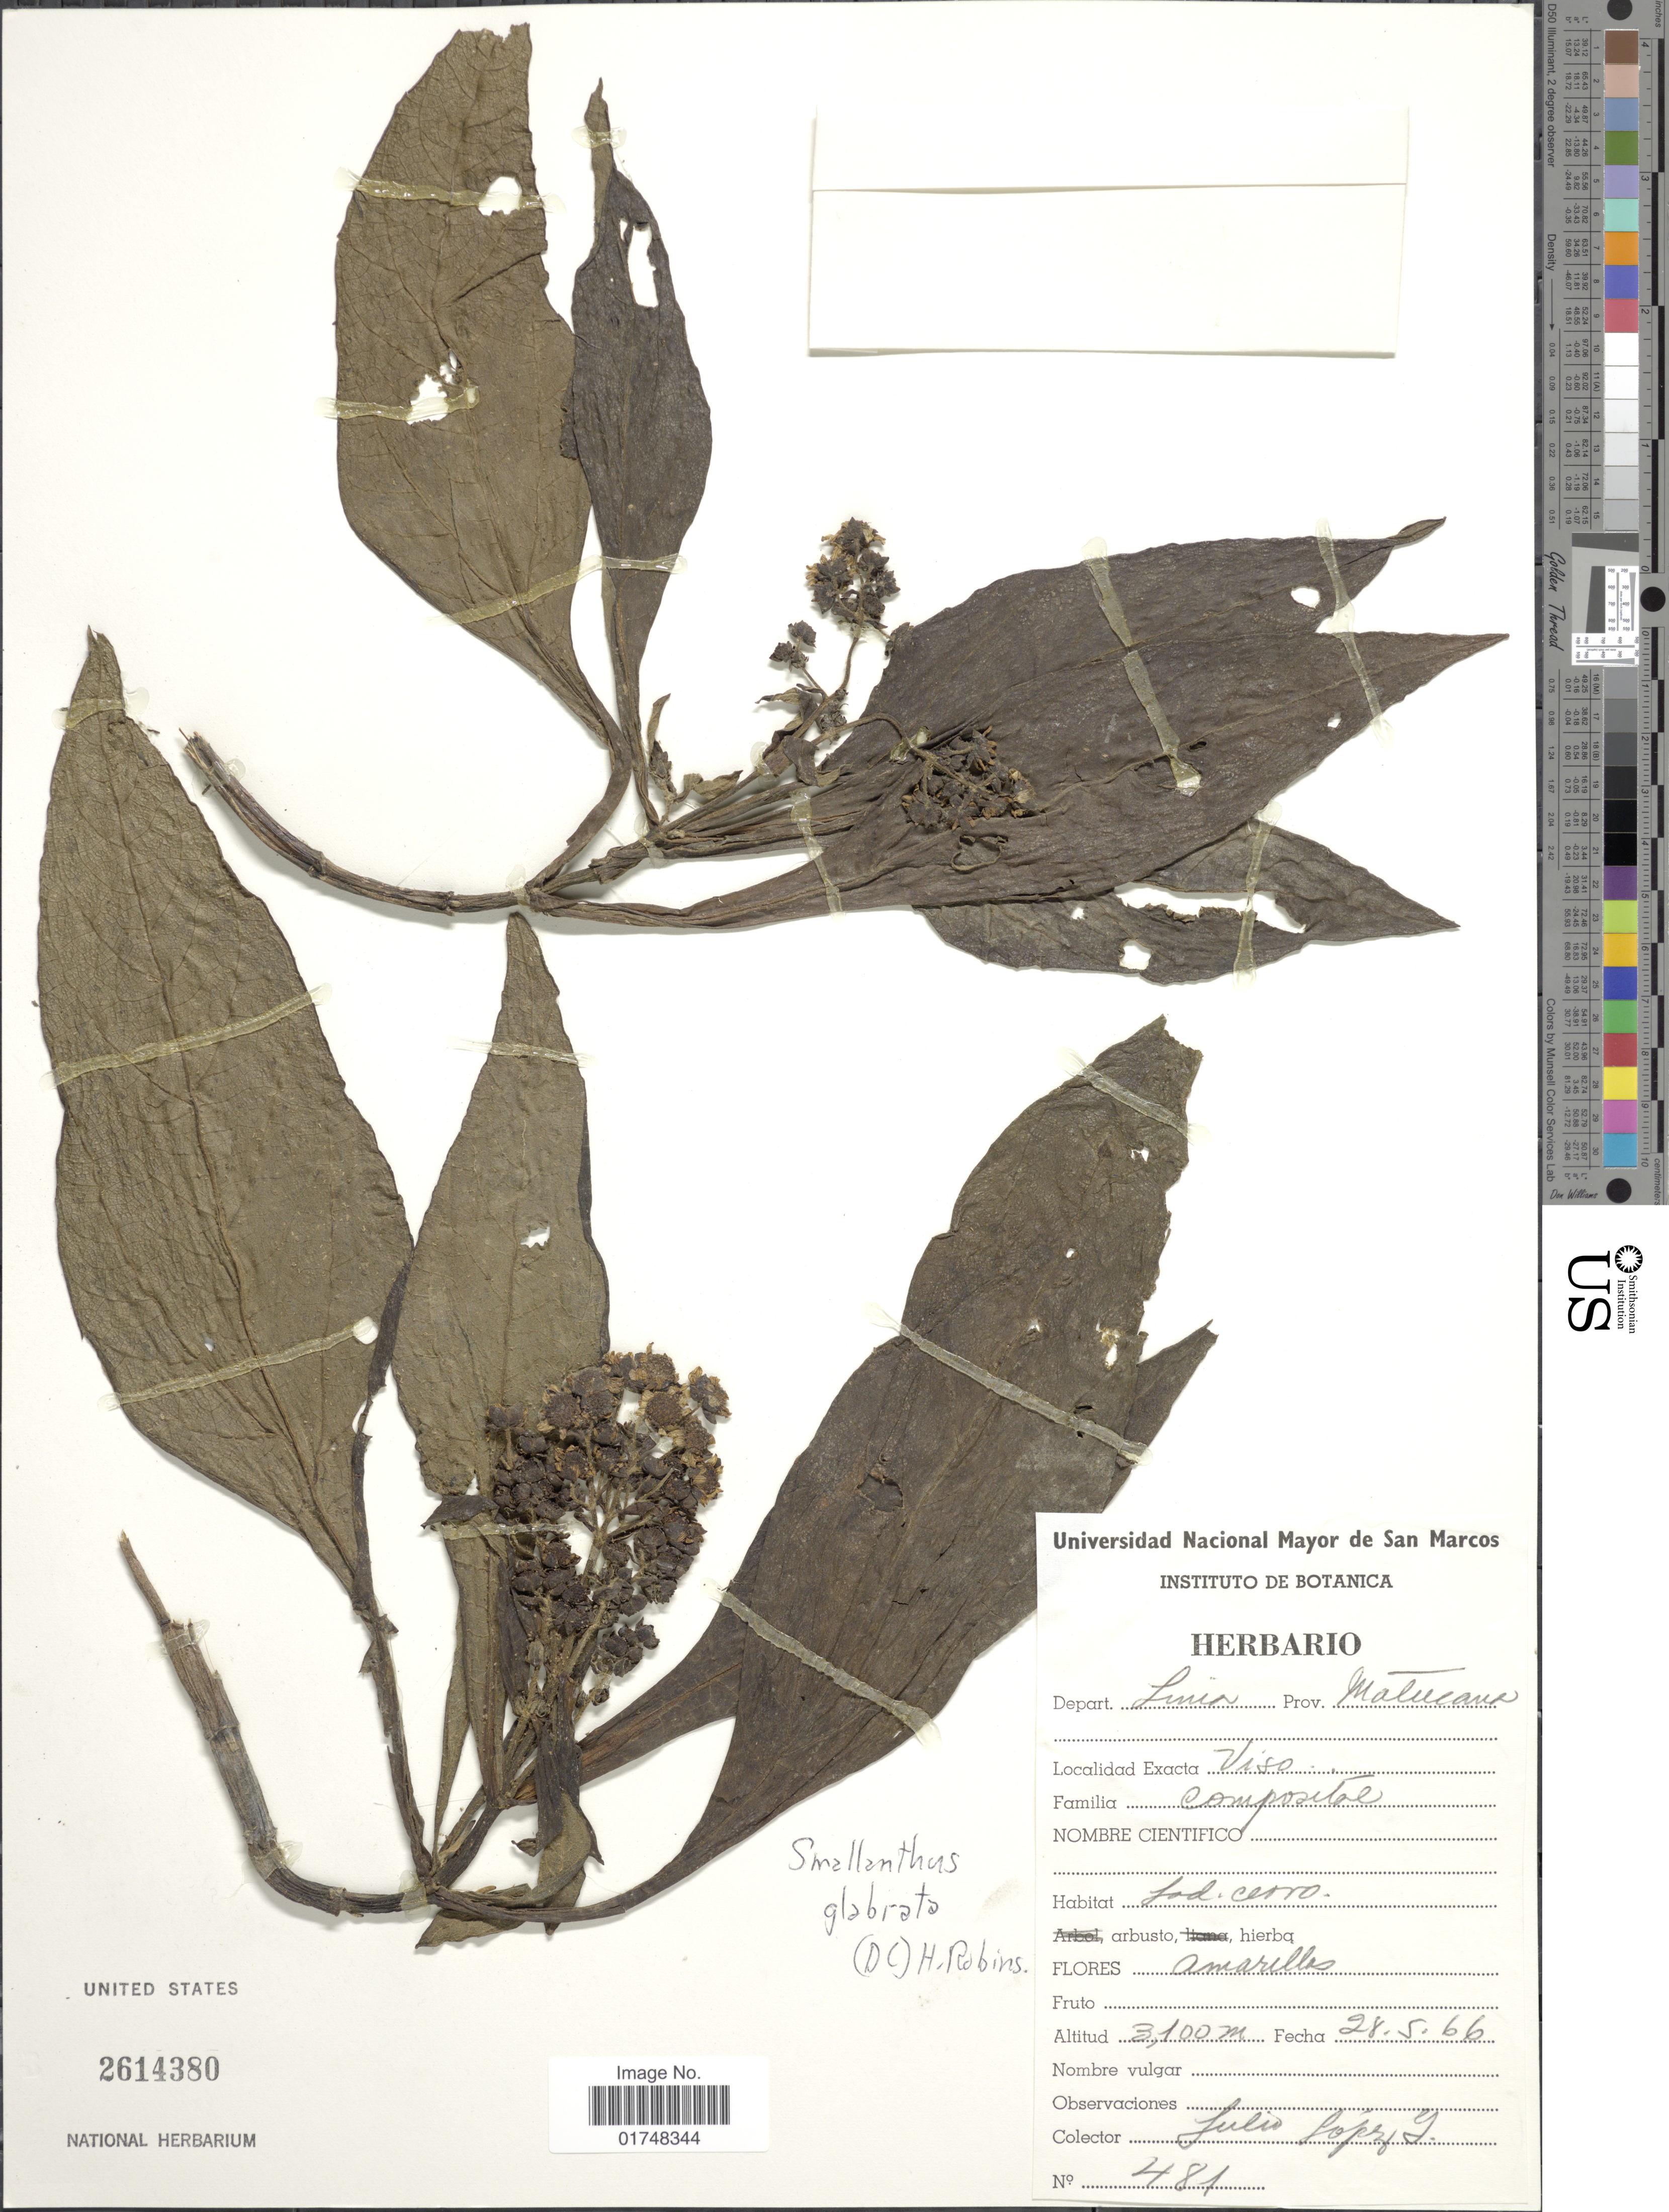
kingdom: Plantae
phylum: Tracheophyta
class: Magnoliopsida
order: Asterales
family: Asteraceae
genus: Smallanthus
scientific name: Smallanthus glabratus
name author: (DC.) H. Rob.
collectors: J. López G.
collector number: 481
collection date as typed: Transcribed d/m/y: 28/5/66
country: Peru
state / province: Lima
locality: Prov. Matucana, Viso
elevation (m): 3100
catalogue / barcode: US 2614380